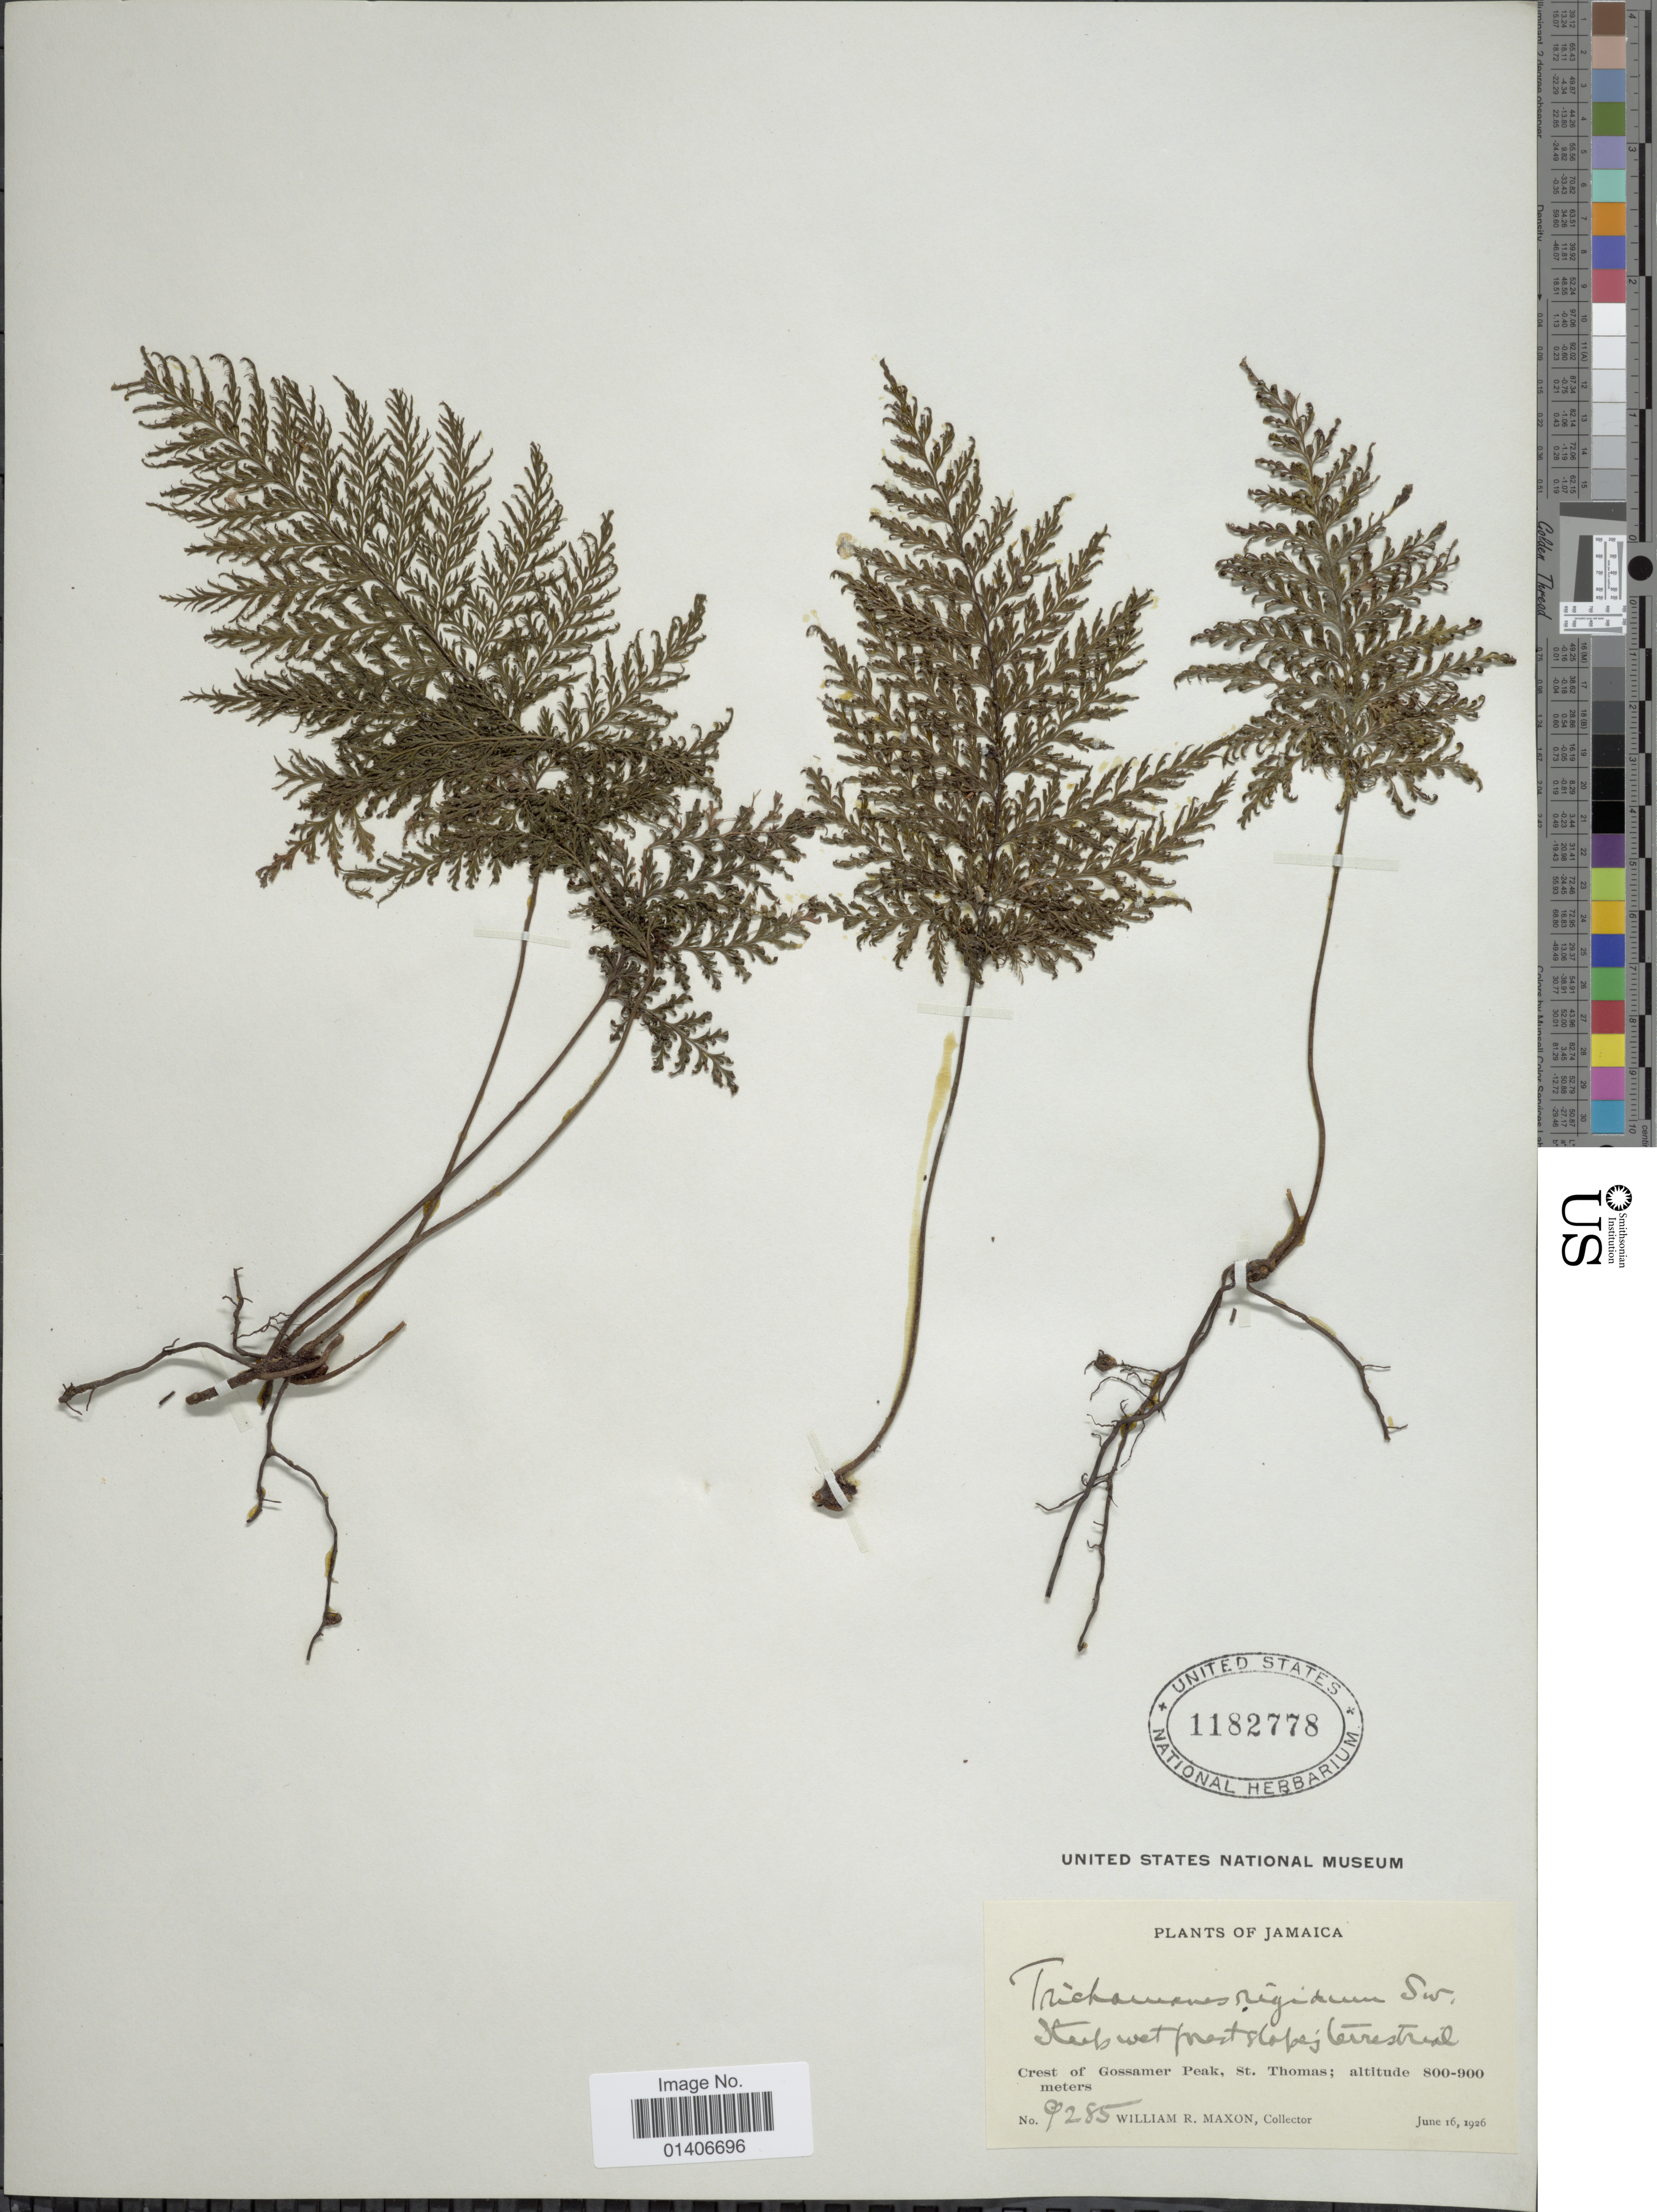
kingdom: Plantae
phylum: Tracheophyta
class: Polypodiopsida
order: Hymenophyllales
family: Hymenophyllaceae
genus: Abrodictyum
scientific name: Abrodictyum rigidum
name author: (Sw.) Ebihara & Dubuisson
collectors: W. R. Maxon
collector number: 9285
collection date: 1926-06-16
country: Jamaica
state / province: Saint Thomas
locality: Crest of Gossamer Peak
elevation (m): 800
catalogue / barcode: US 1182778